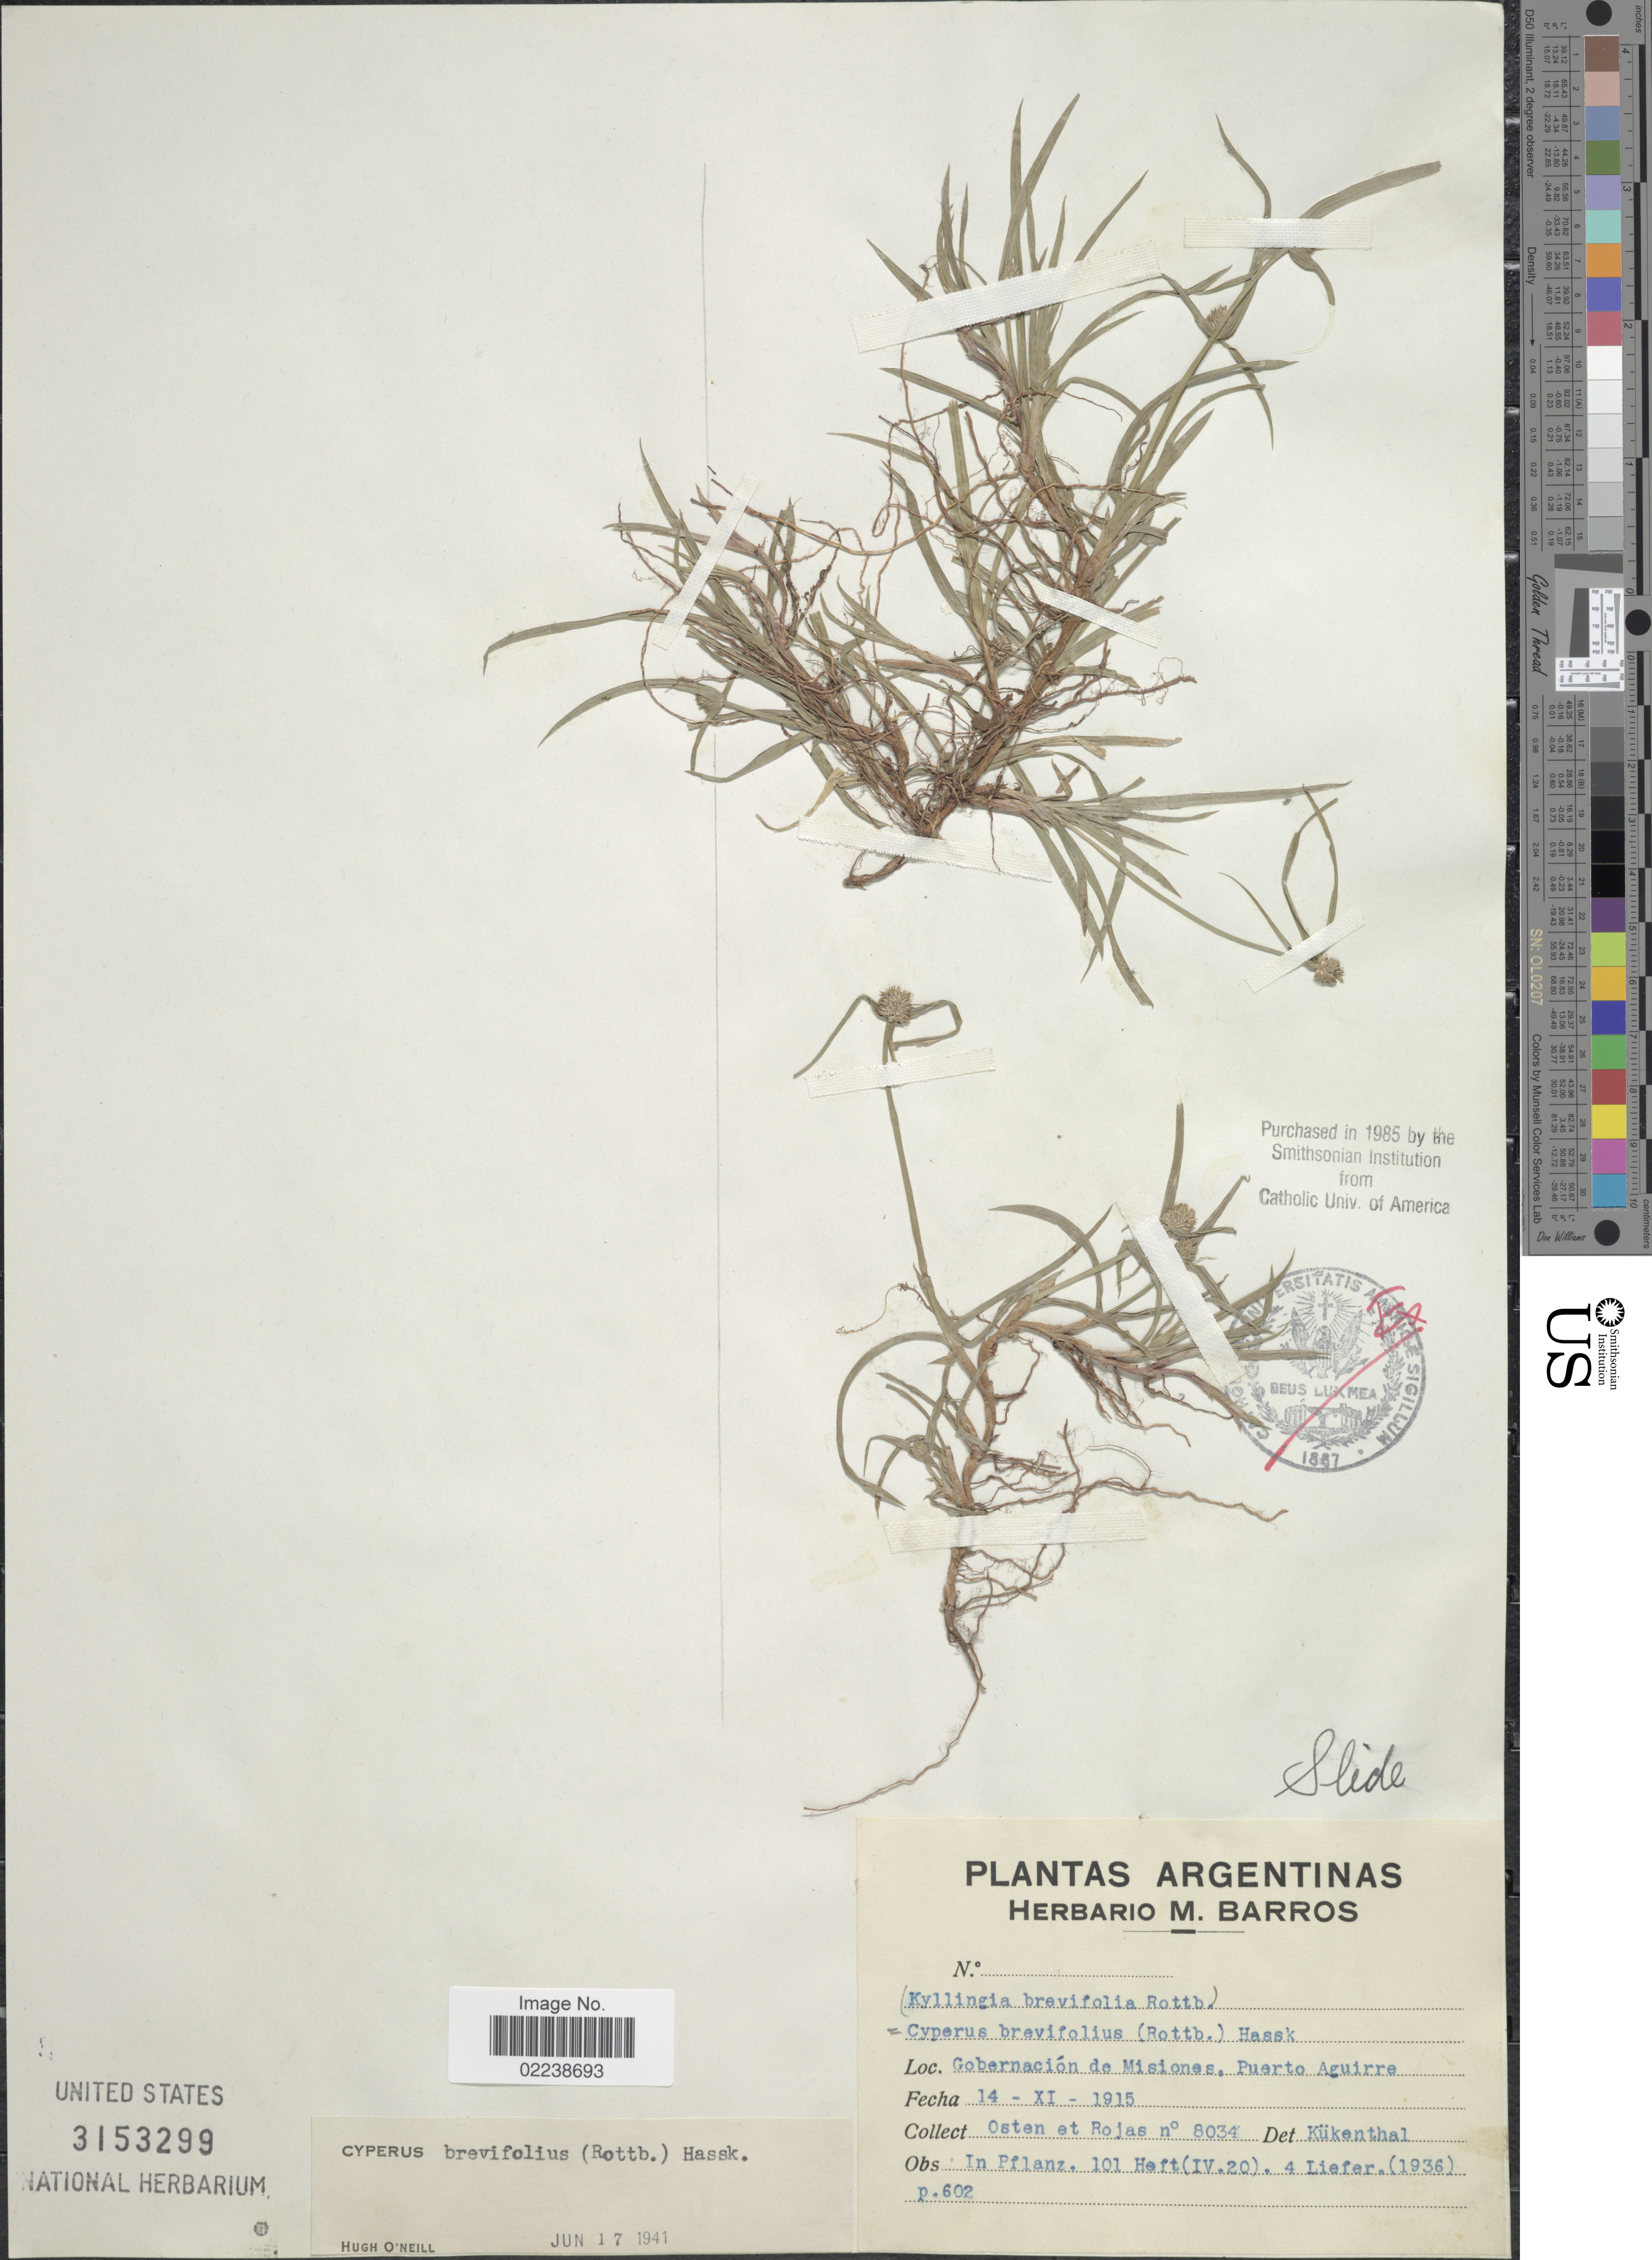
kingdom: Plantae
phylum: Tracheophyta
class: Liliopsida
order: Poales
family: Cyperaceae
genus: Cyperus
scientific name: Cyperus brevifolius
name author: (Rottb.) Hassk.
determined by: Strong, M. T., (US), Smithsonian Institution - National Museum of Natural History (UNITED STATES)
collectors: C. Osten & Rojas, --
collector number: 8034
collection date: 1915-11-14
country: Argentina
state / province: Misiones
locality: Gobernacion de Misiones, Puerto Aguirre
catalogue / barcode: US 3153299